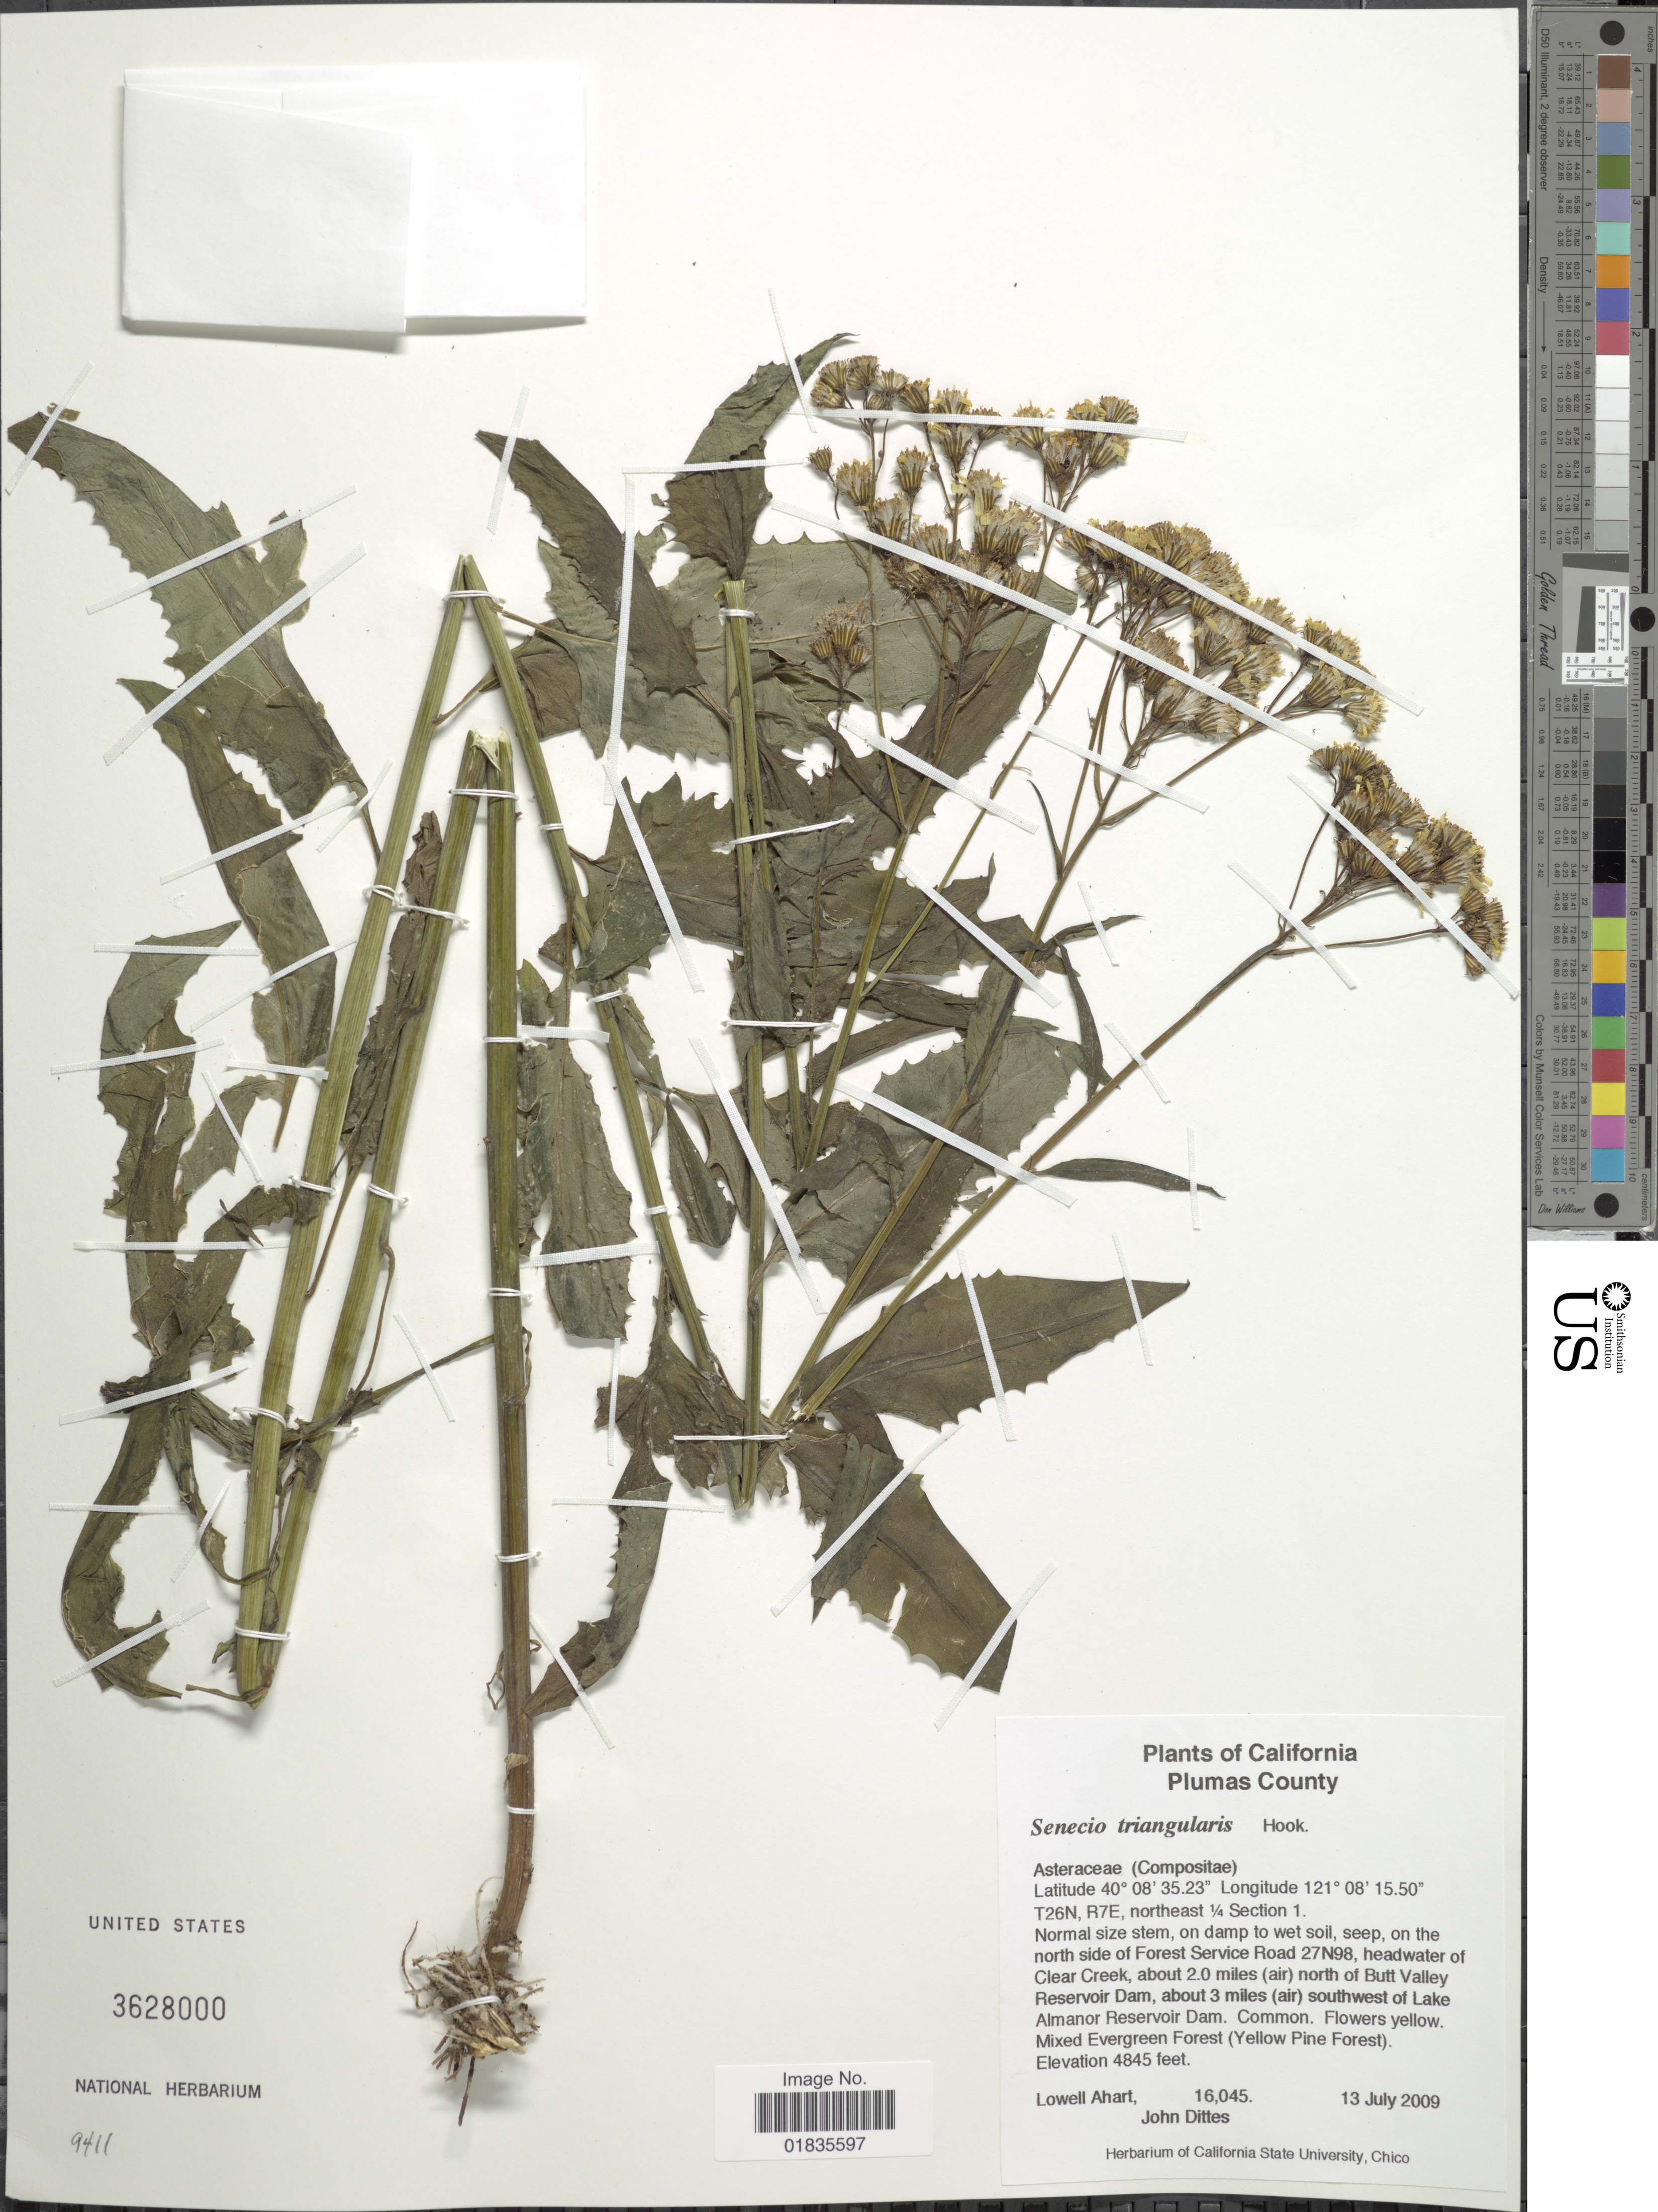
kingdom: Plantae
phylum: Tracheophyta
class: Magnoliopsida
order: Asterales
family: Asteraceae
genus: Senecio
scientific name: Senecio triangularis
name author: Hook.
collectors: L. Ahart & J. Dittes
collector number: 16045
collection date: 2009-07-13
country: United States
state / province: California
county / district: Plumas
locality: Plumas County, T26N, R7E, northeast 1/4 section 1, on the north side of Forest Service Road 27N98, headwater of Clear Creek, about 2.0 miles (air) north of Butt Valley Reservoir Dam, about 3 miles (air) southwest of Lake Almanor Reservoir Dam.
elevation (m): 1477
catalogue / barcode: US 3628000